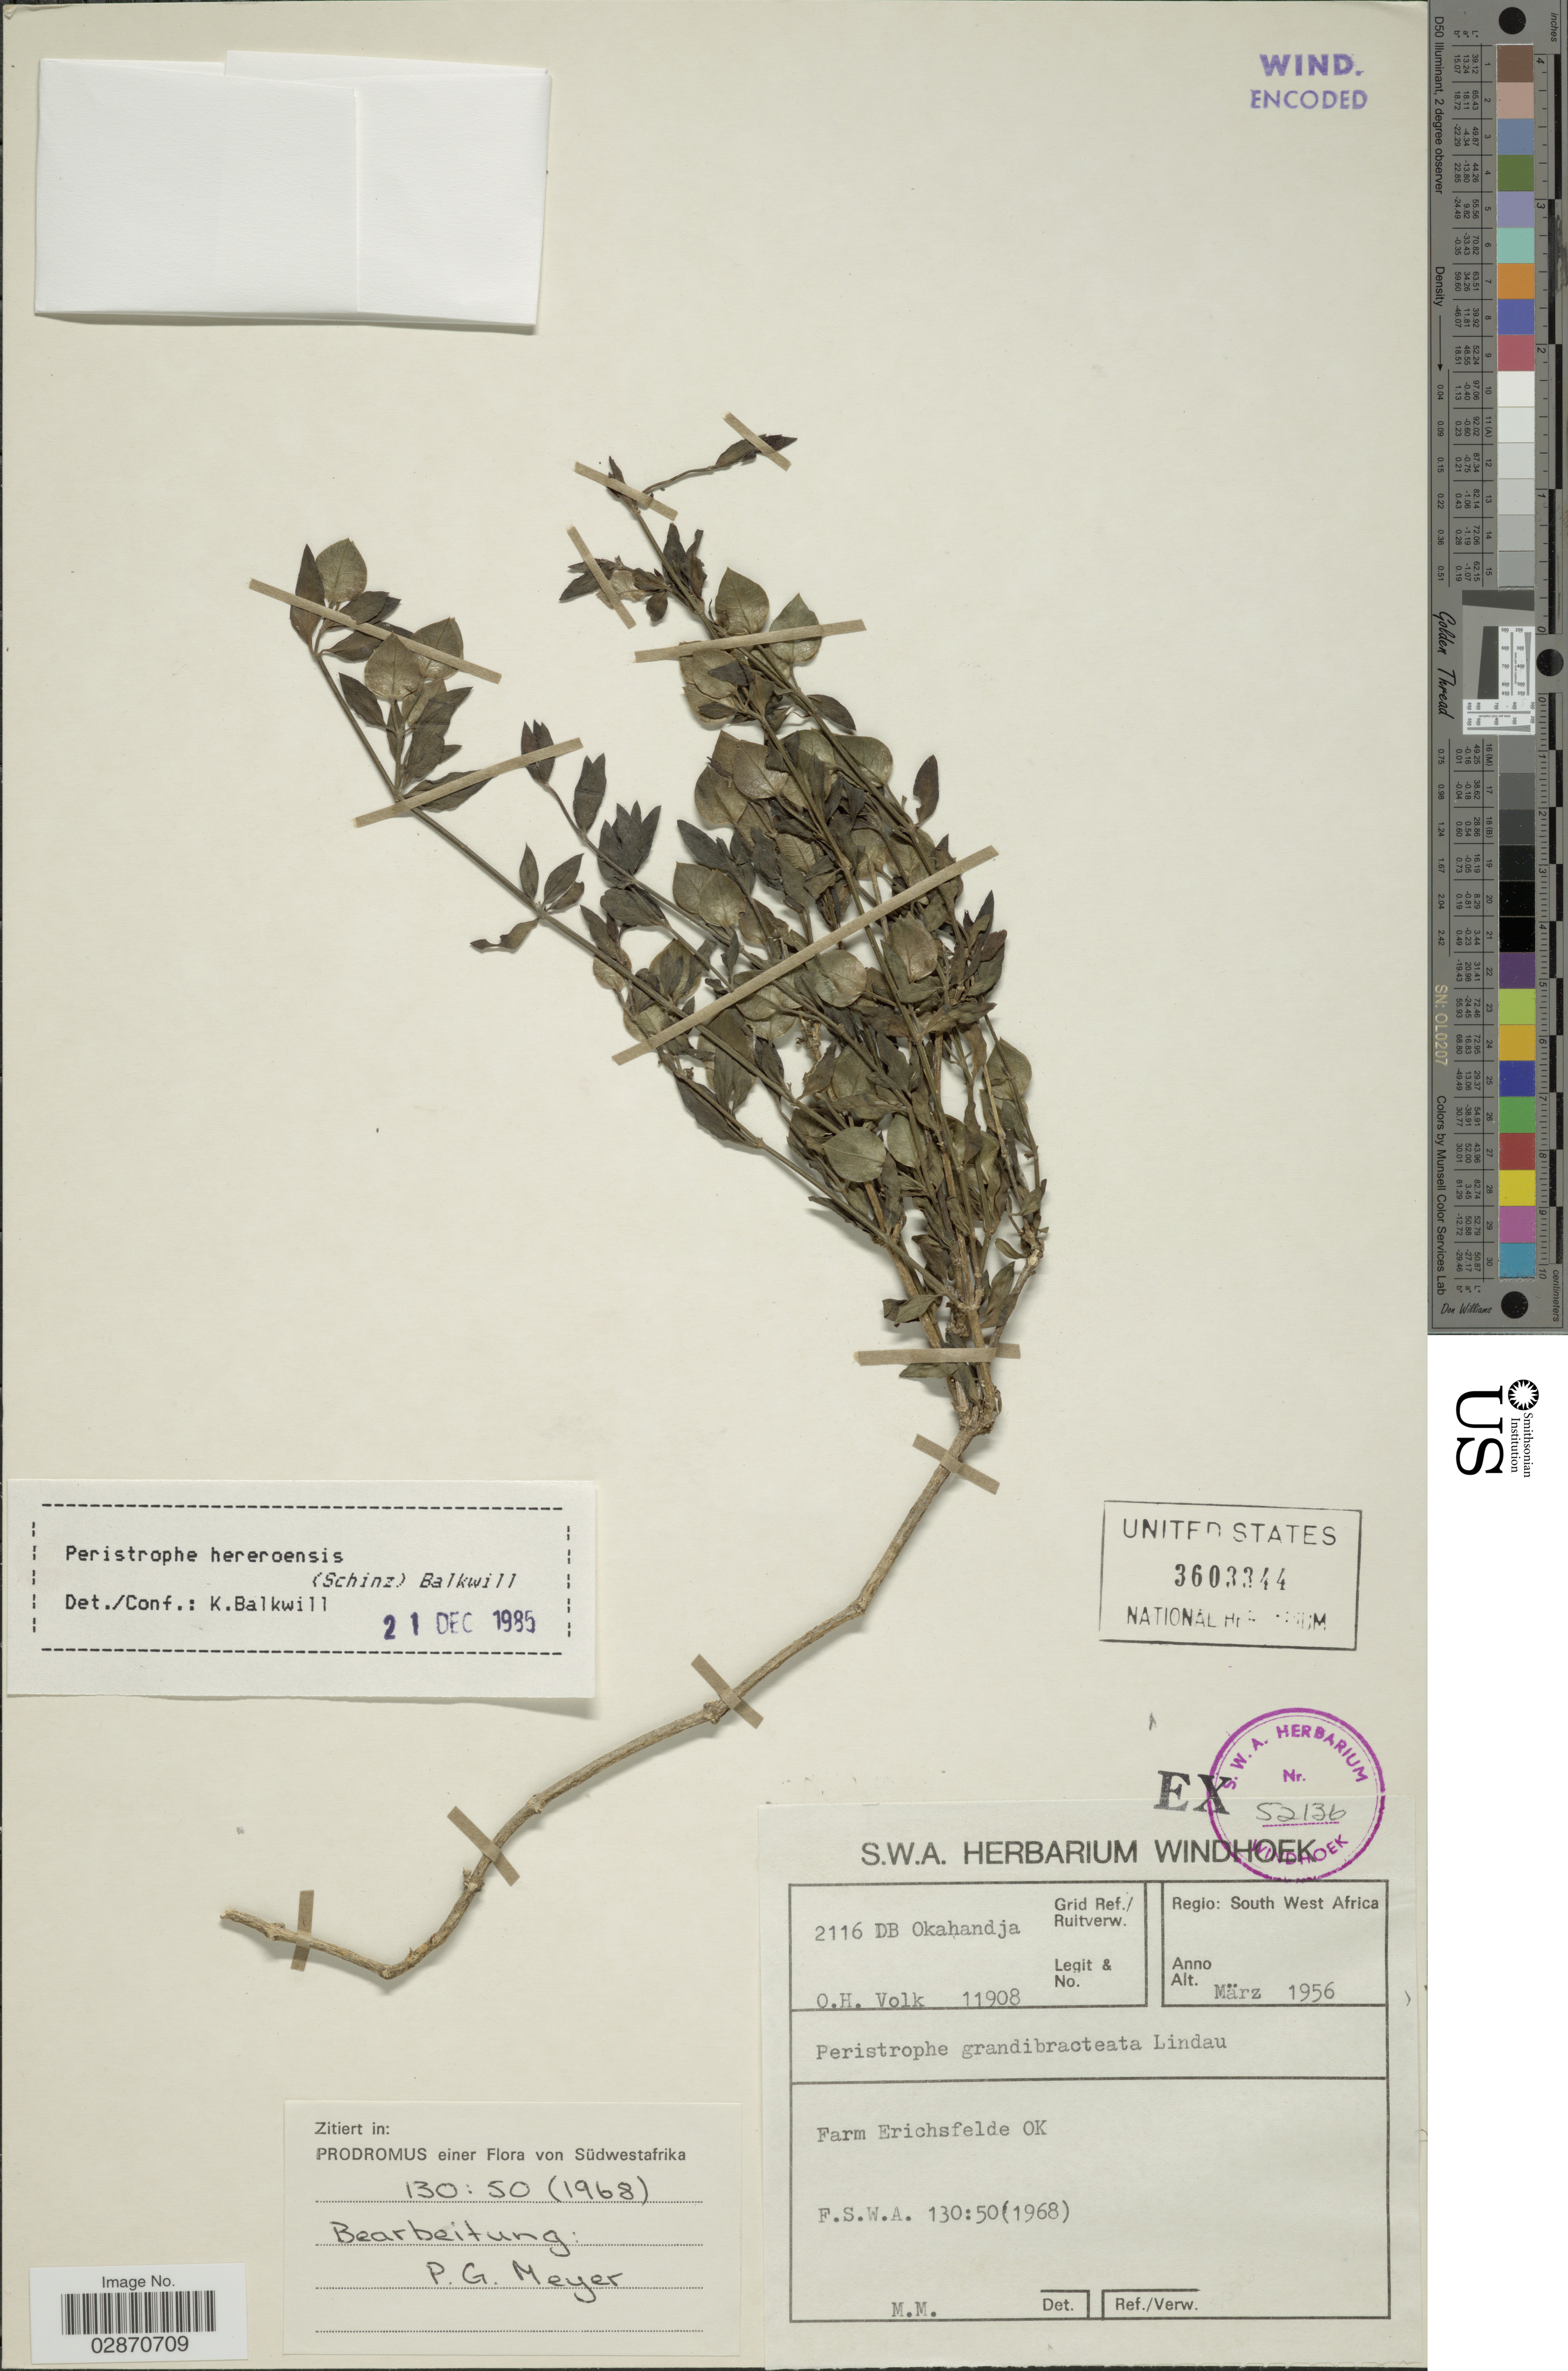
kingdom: Plantae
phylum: Tracheophyta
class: Magnoliopsida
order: Lamiales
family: Acanthaceae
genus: Peristrophe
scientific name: Peristrophe hereroensis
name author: (Schinz) K. Balkwill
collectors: O. Volk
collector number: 11908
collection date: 1956-03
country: Namibia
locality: Regio: South West Africa. Grid Ref./ Ruitverw. 2116 DB Okahandja. Farm Erichsfelde OK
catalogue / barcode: US 3603344